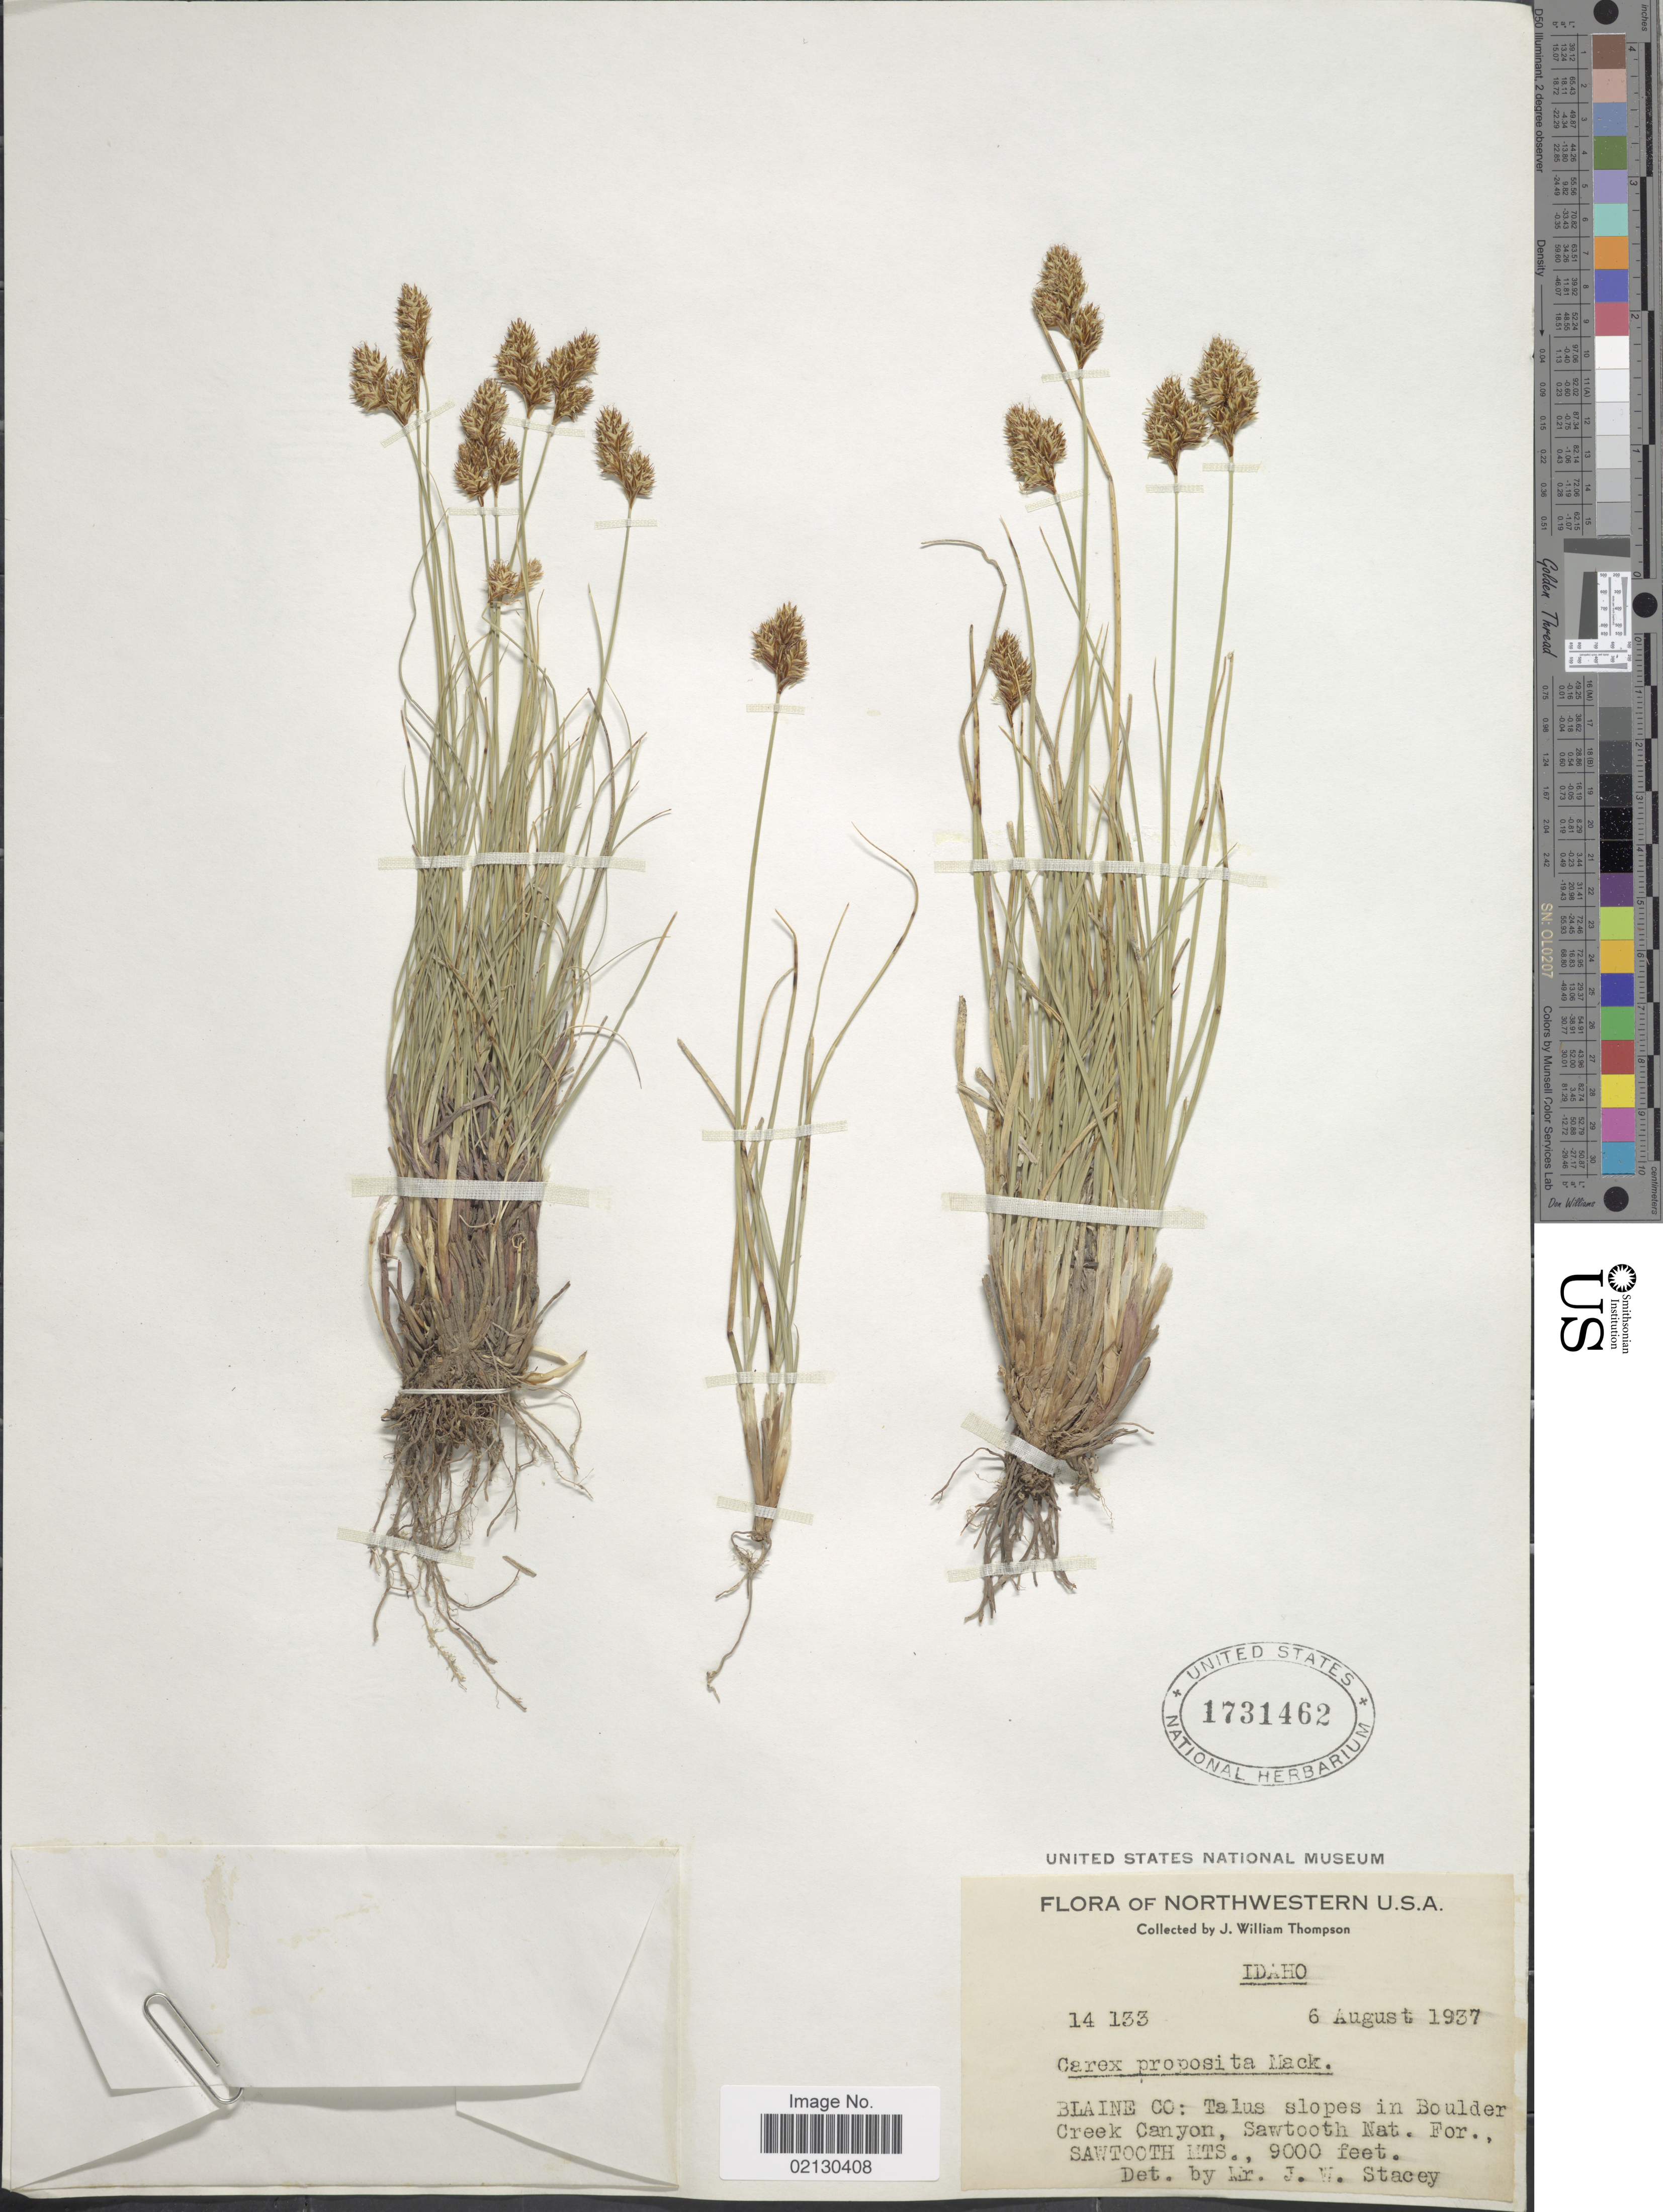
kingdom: Plantae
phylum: Tracheophyta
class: Liliopsida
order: Poales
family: Cyperaceae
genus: Carex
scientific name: Carex proposita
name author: Mack.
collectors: J. W. Thompson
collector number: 14133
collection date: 1937-08-06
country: United States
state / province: Idaho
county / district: Blaine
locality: Boulder Creek Canyon, Sawtooth Nat. For., Sawtooth Mts.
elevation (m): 2743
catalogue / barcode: US 1731462